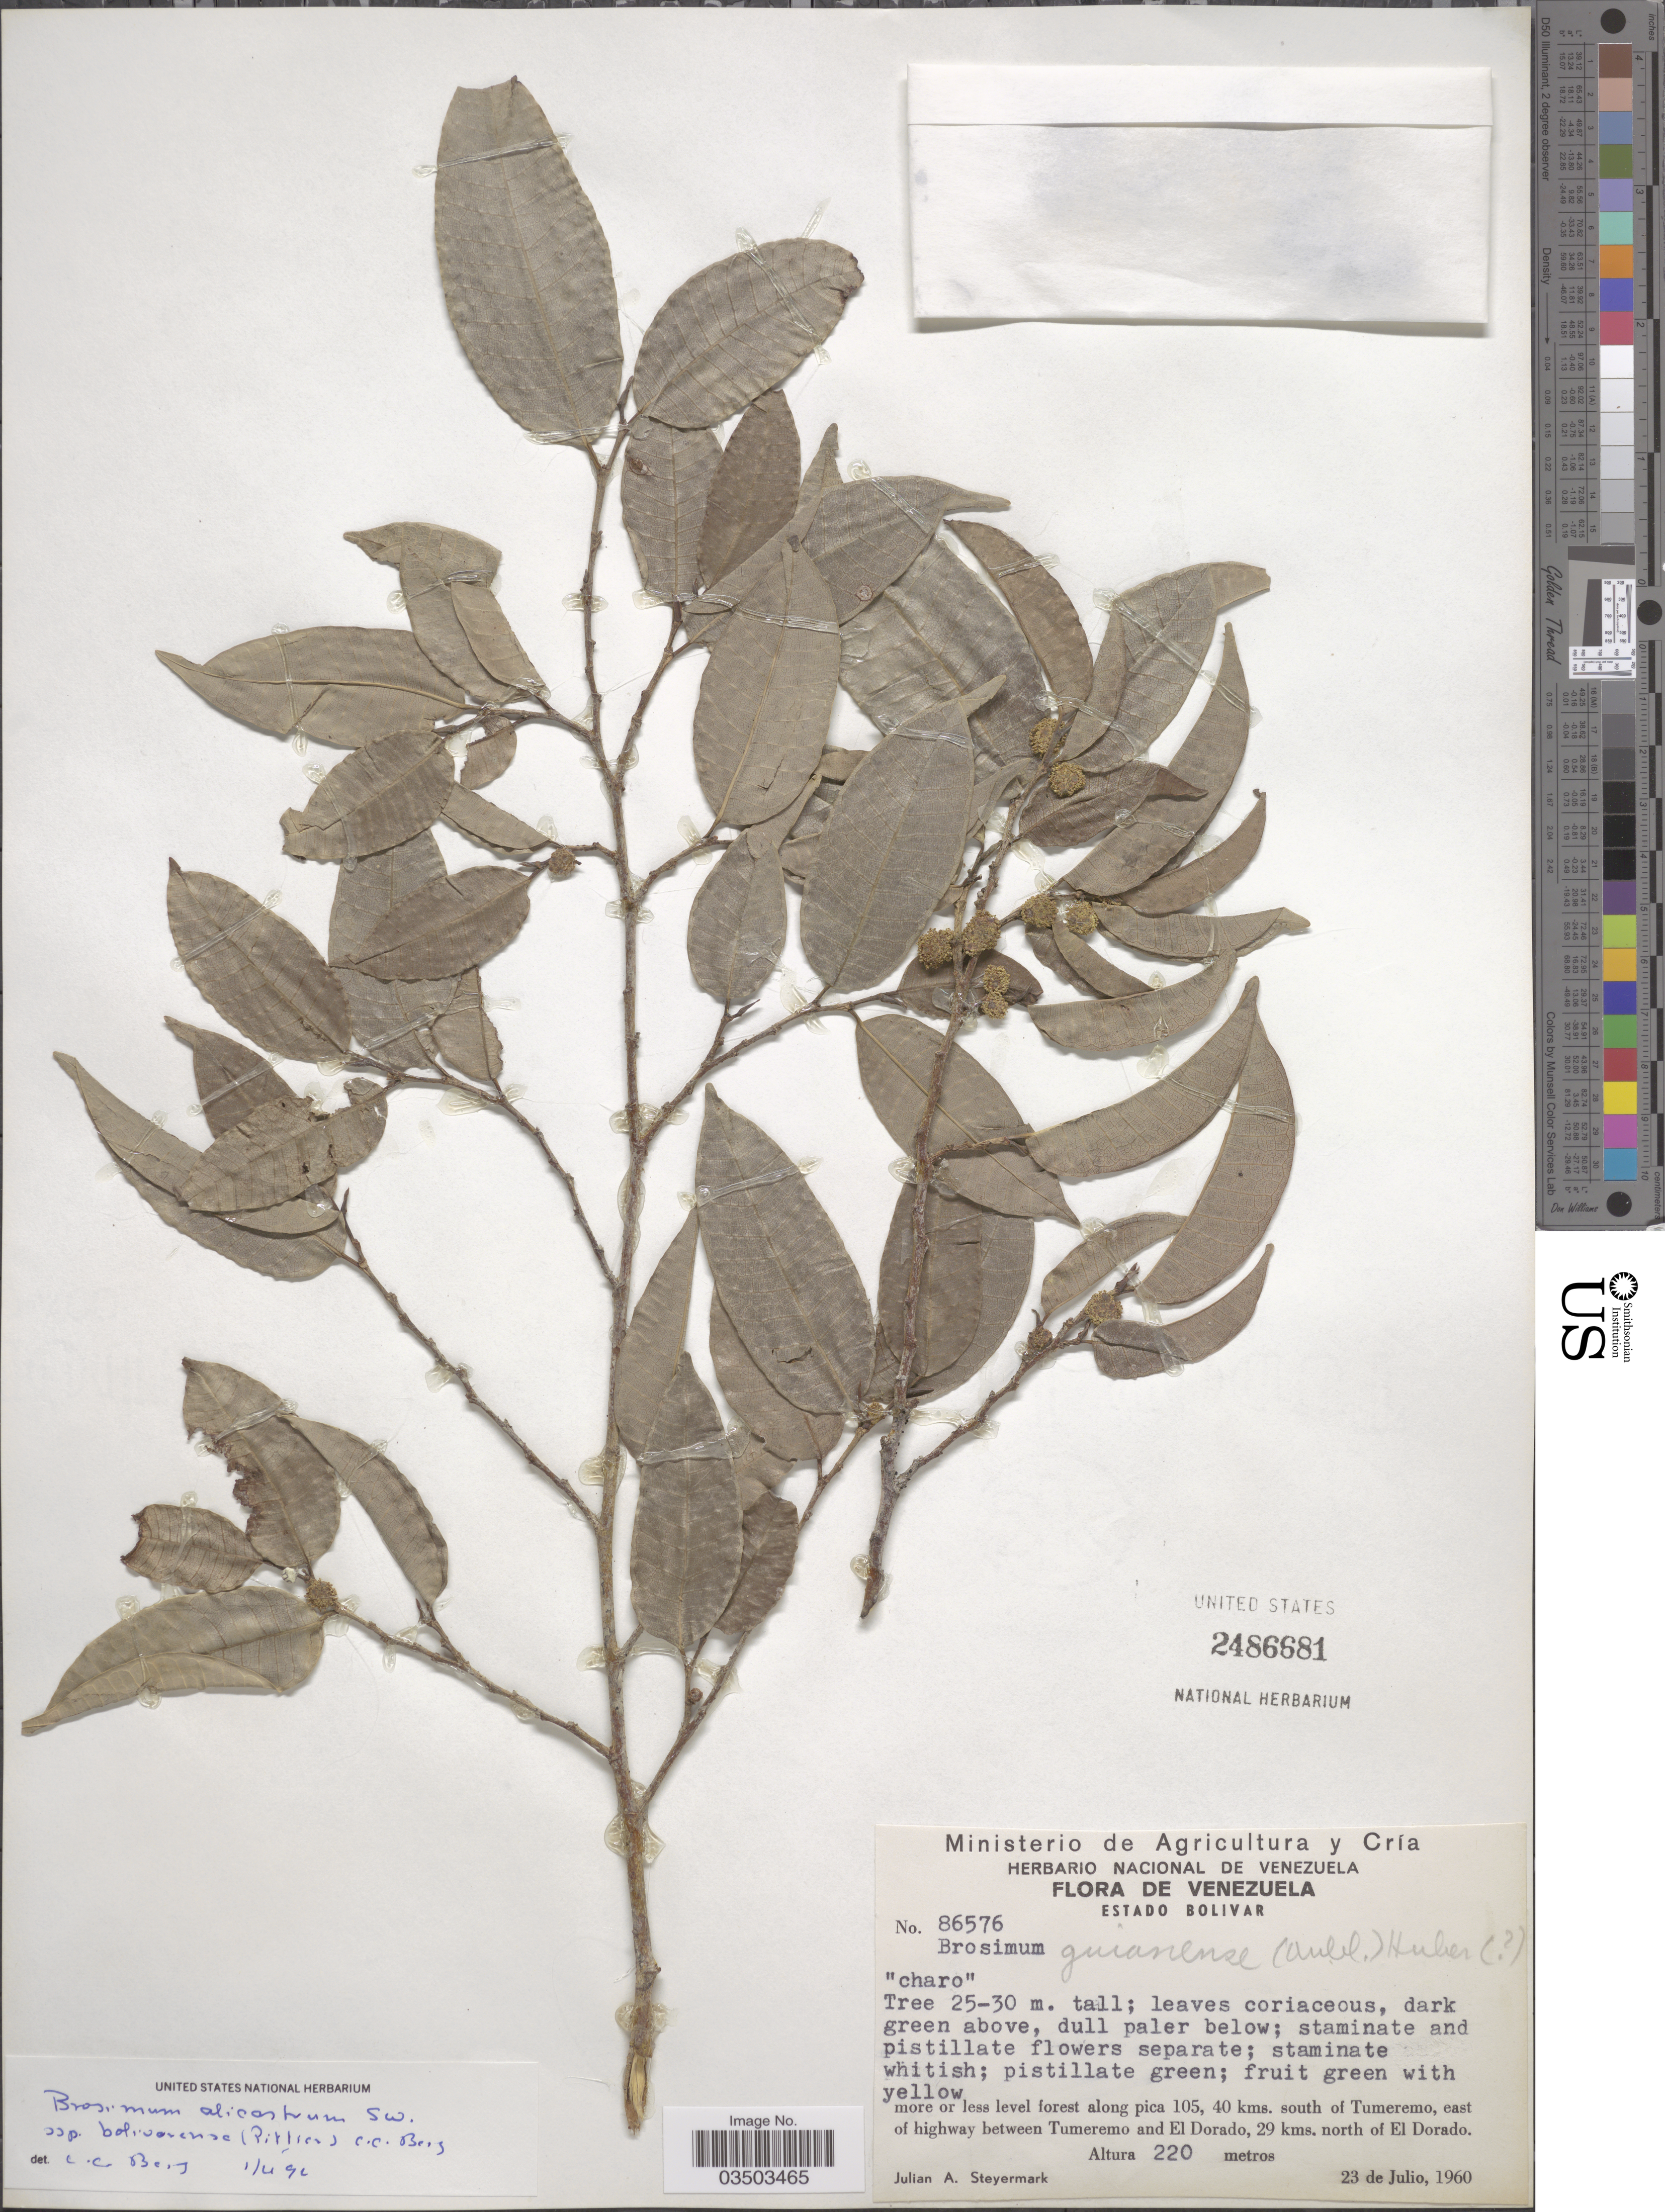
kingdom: Plantae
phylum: Tracheophyta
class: Magnoliopsida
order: Rosales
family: Moraceae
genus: Brosimum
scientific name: Brosimum alicastrum subsp. bolivarense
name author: (Pittier) C.C. Berg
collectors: J. Steyermark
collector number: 86576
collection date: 1960-07-23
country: Venezuela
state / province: Bolivar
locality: More or less level forest along pica 105, 40 kms. south of Tumeremo, east of highway between Tumeremo and El Dorado, 29 kms. north of El Dorado.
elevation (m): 220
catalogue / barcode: US 2486681